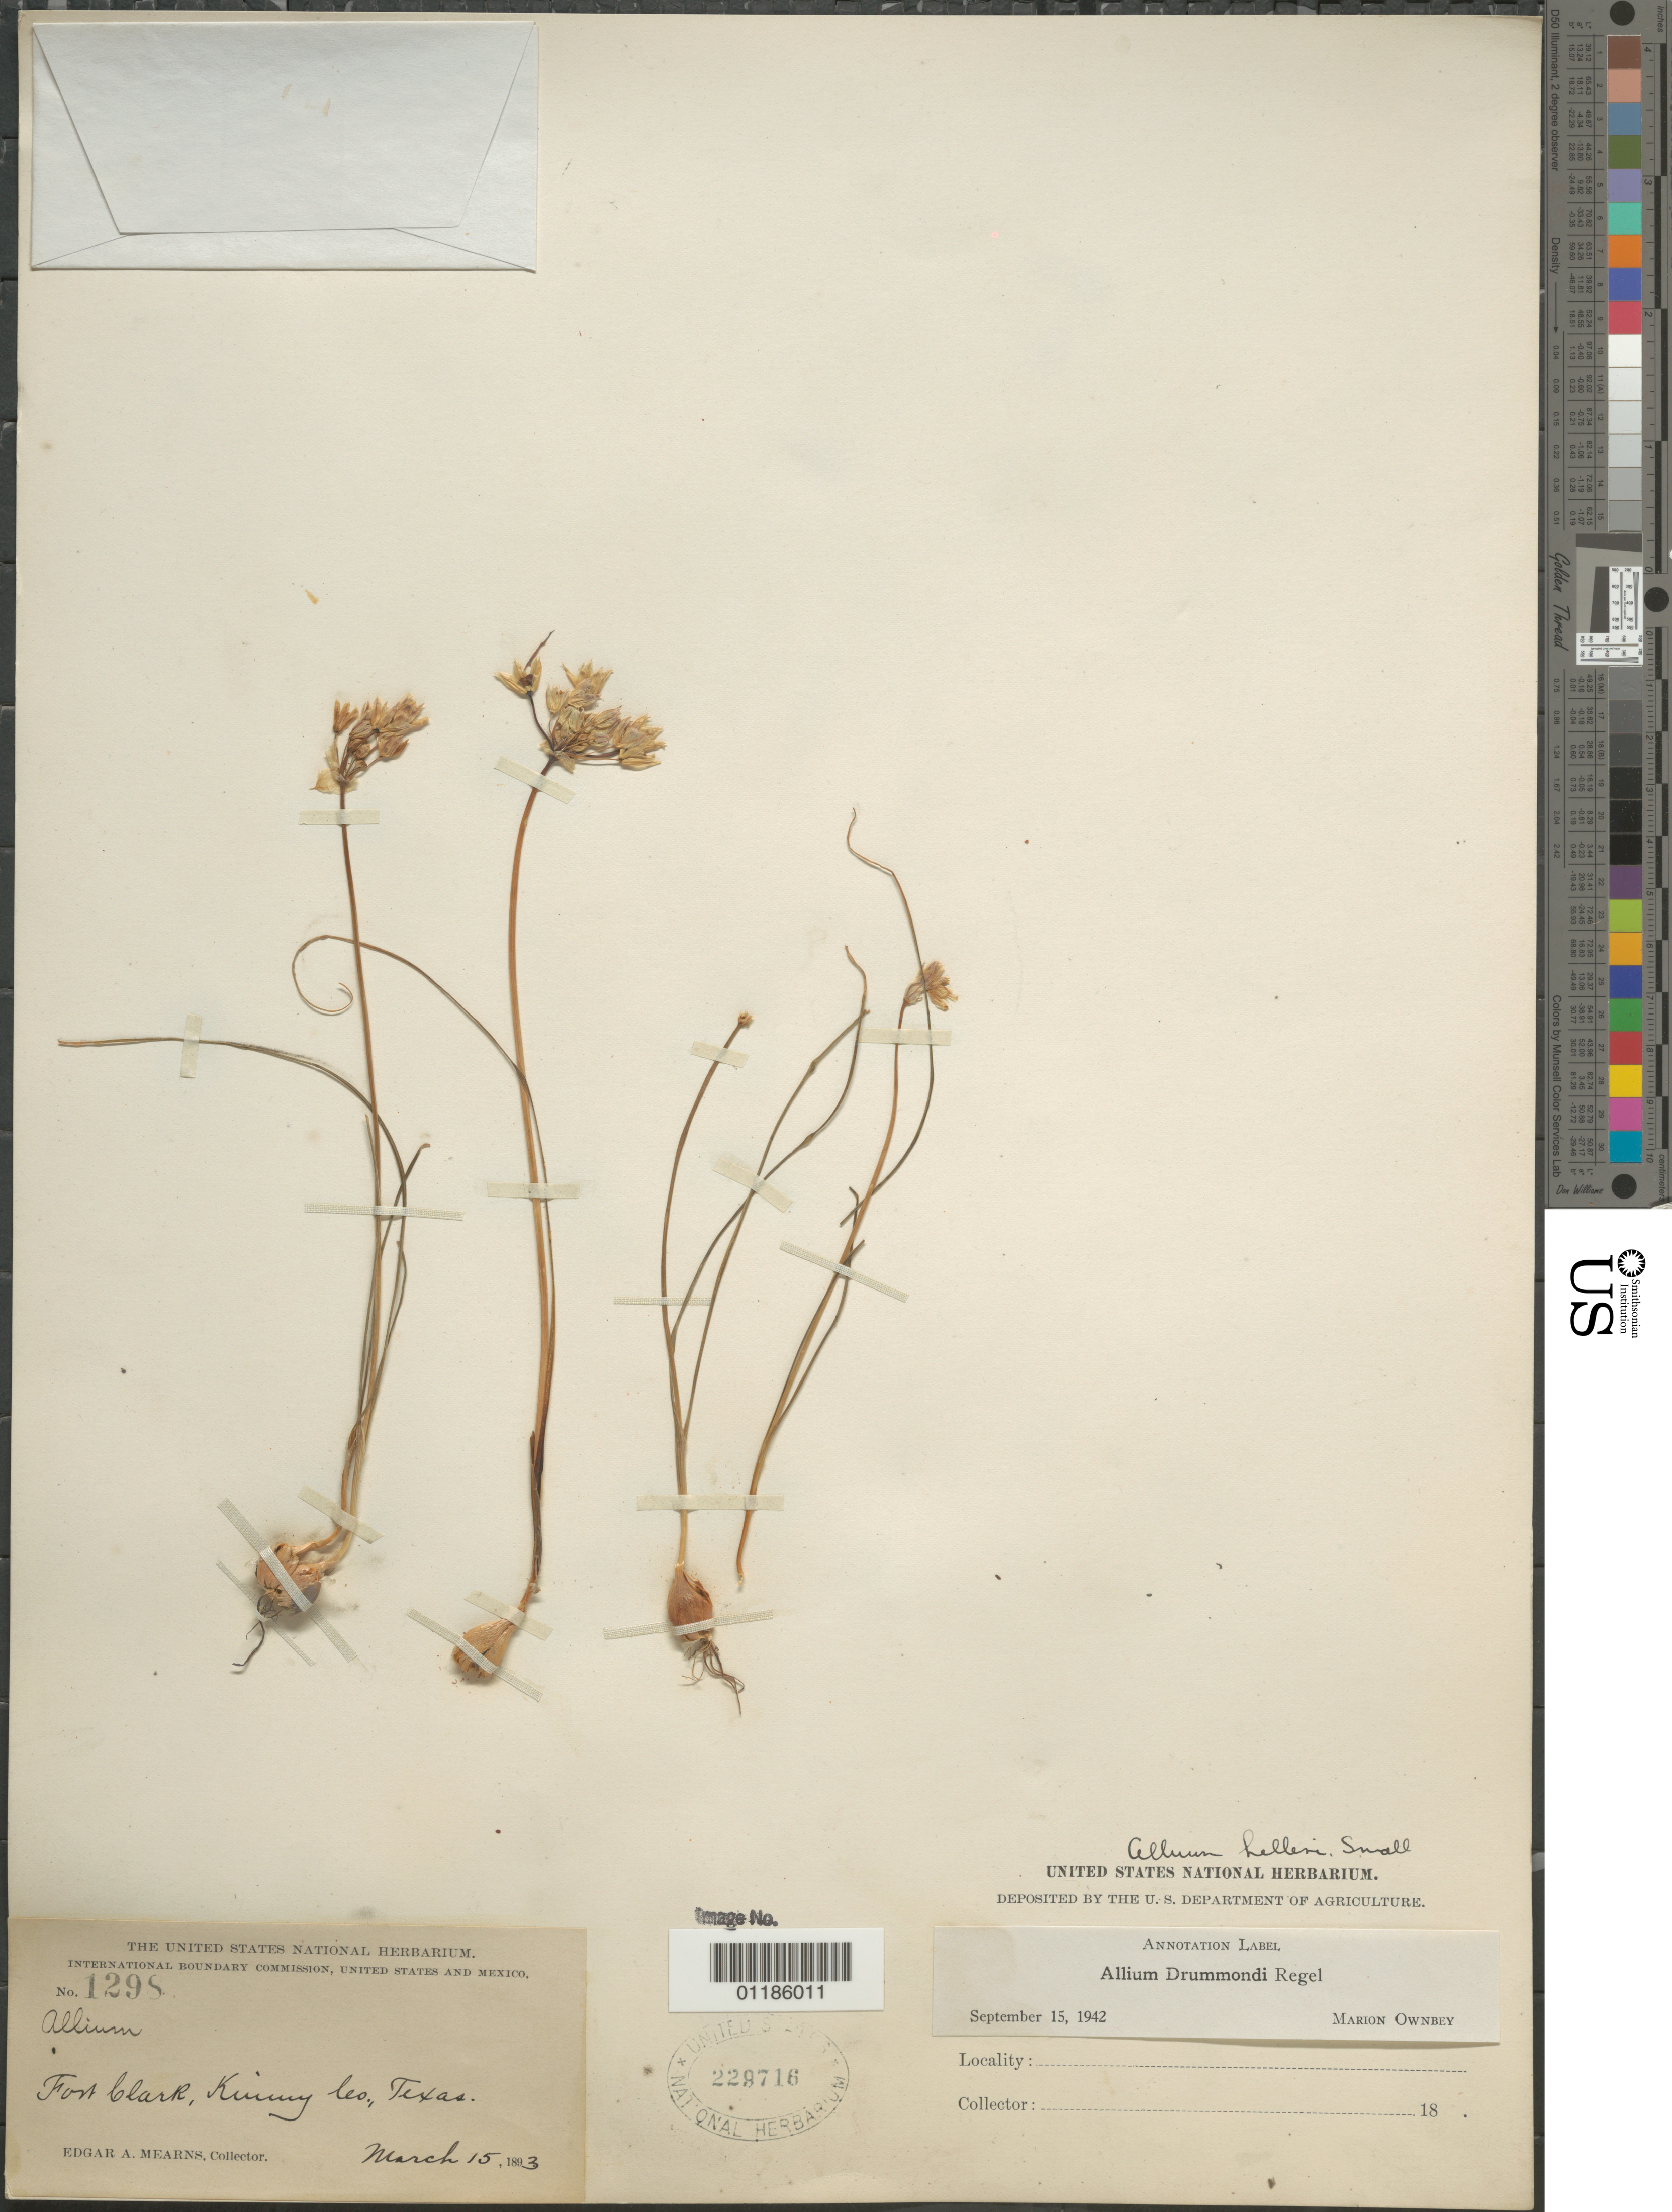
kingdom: Plantae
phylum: Tracheophyta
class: Liliopsida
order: Asparagales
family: Amaryllidaceae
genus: Allium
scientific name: Allium drummondii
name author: Regel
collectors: E. A. Mearns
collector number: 1298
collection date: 1893-03-15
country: United States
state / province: Texas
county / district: Kinney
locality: Fort Clark.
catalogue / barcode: US 229716